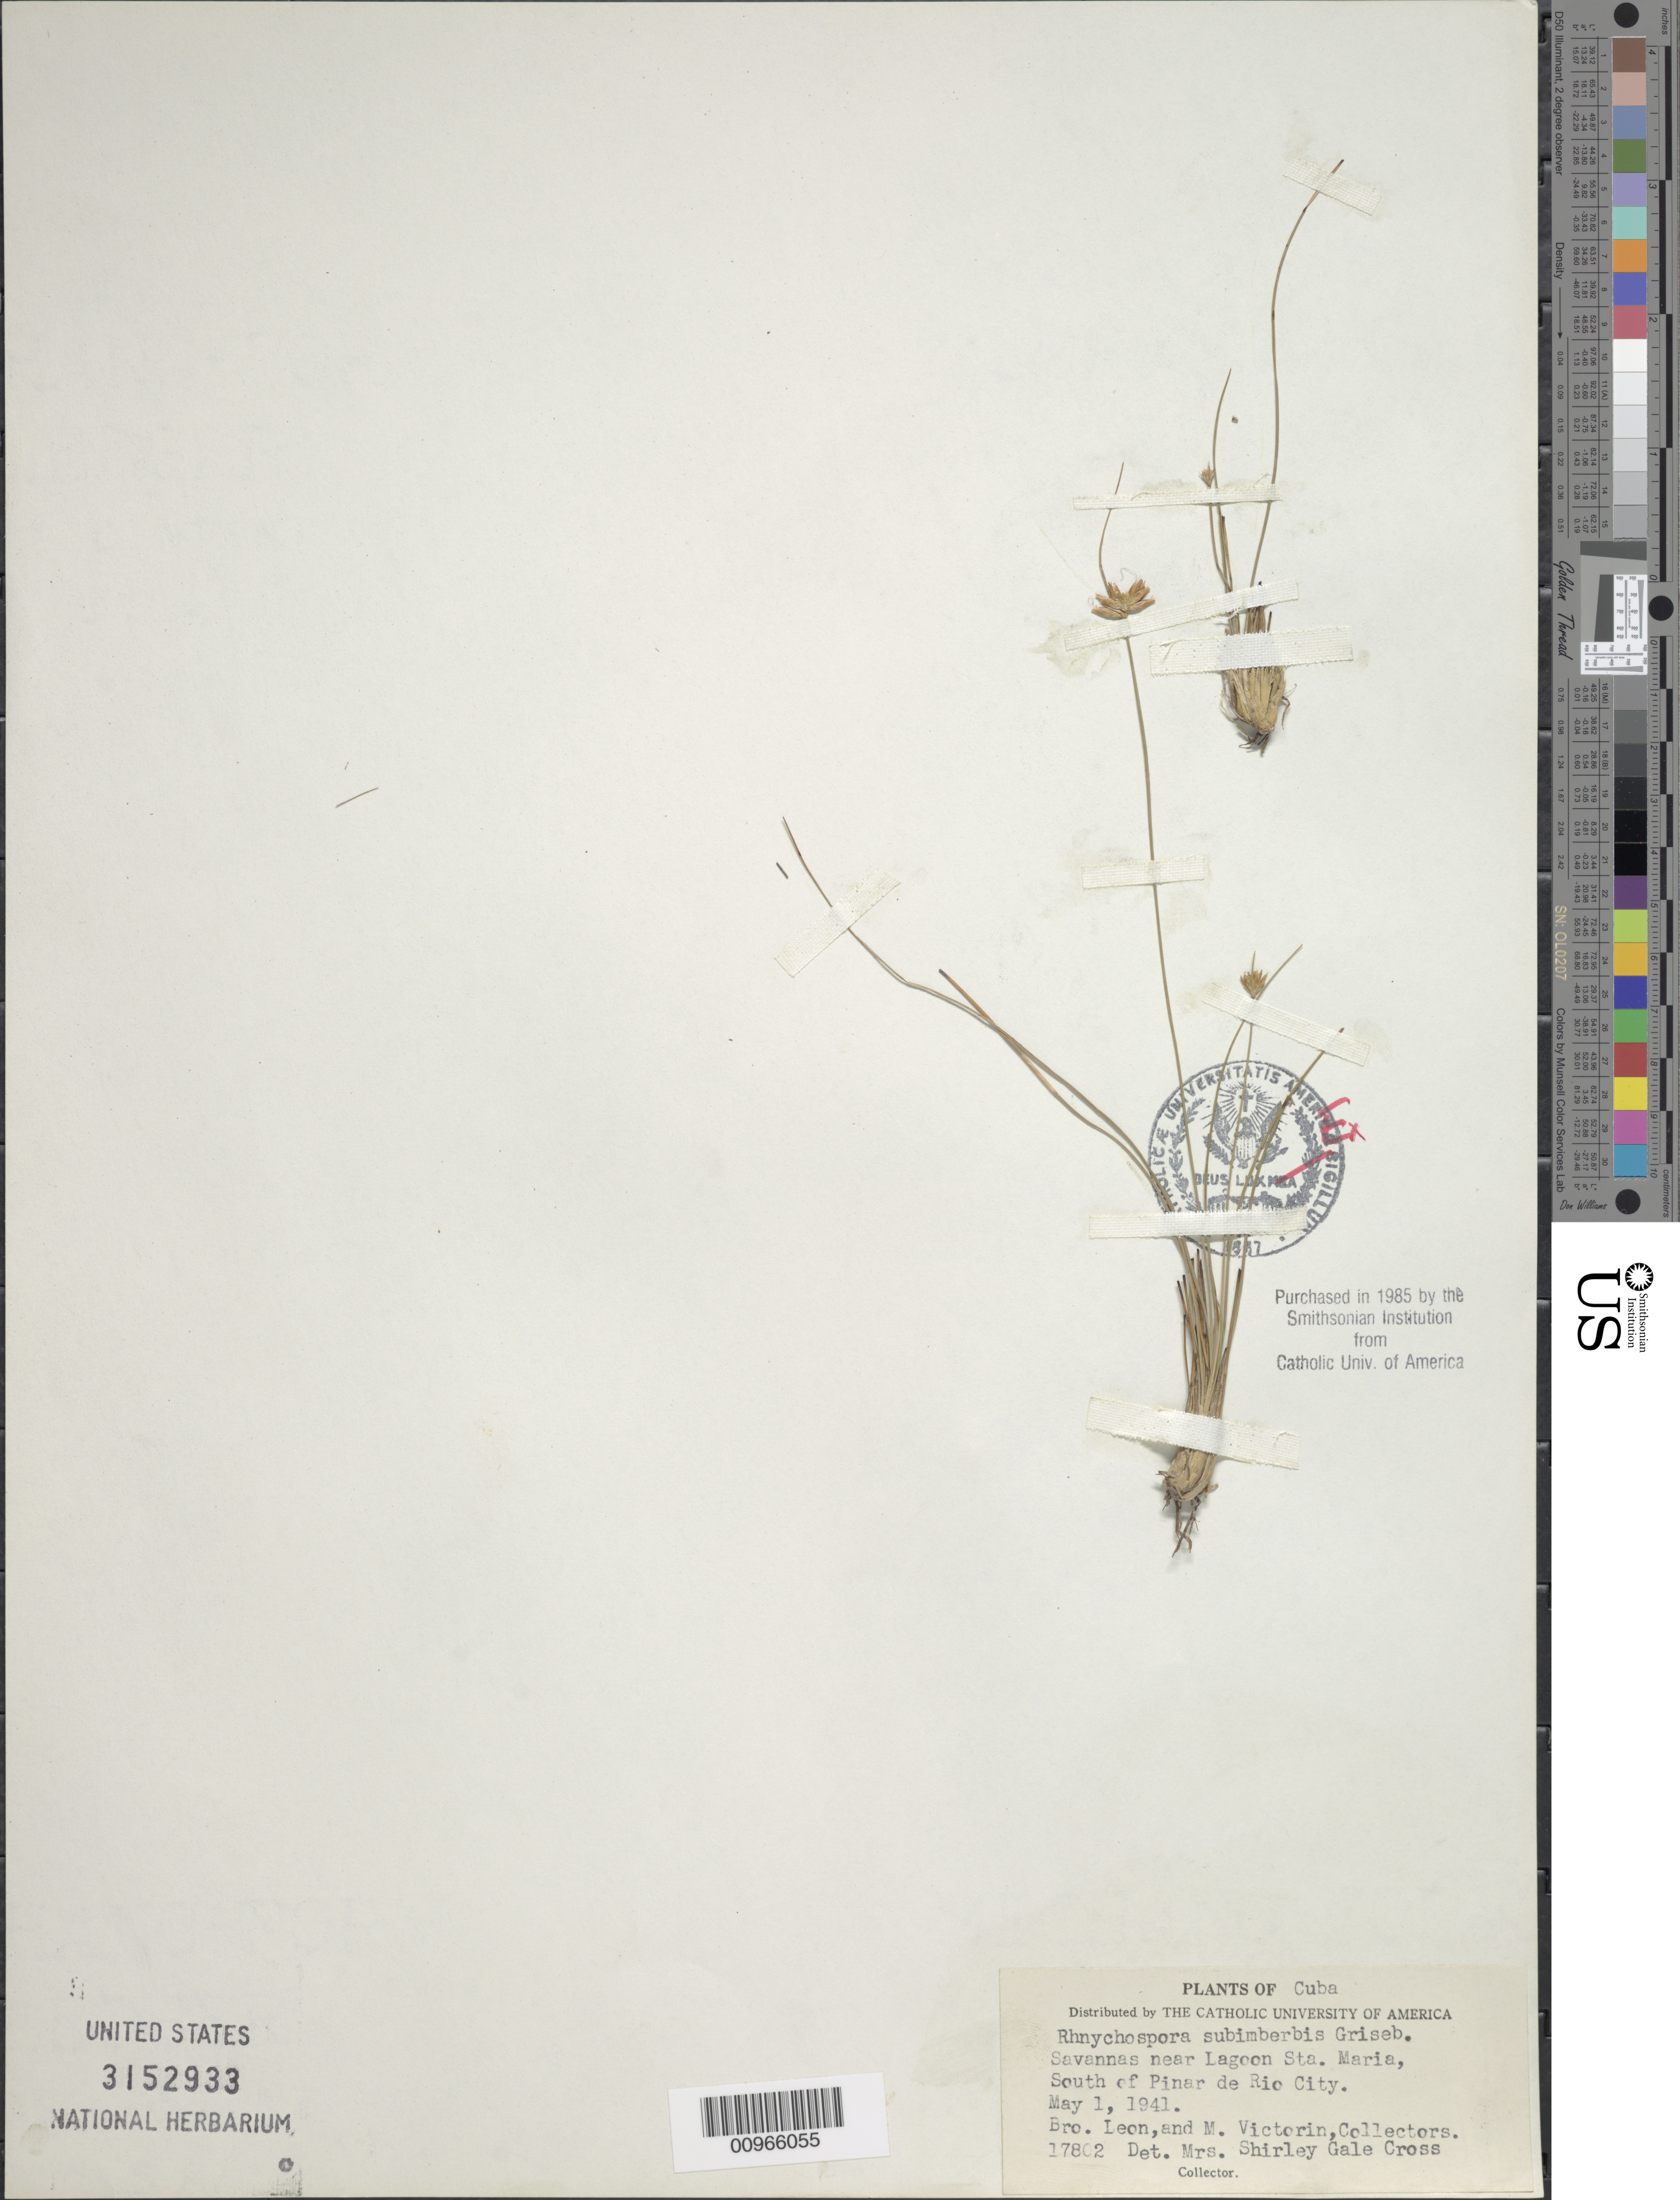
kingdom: Plantae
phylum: Tracheophyta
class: Liliopsida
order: Poales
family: Cyperaceae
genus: Rhynchospora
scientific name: Rhynchospora subimberbis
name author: Griseb.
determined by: Alves, K.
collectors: Bro. León & F. Victorin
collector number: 17802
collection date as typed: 01 May 1941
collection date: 1941-05-01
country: Cuba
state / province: Pinar del Rio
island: Cuba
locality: Savannas near Lagoon Sta Maria, south of Pinar del Rio City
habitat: Savannas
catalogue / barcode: US 3152933